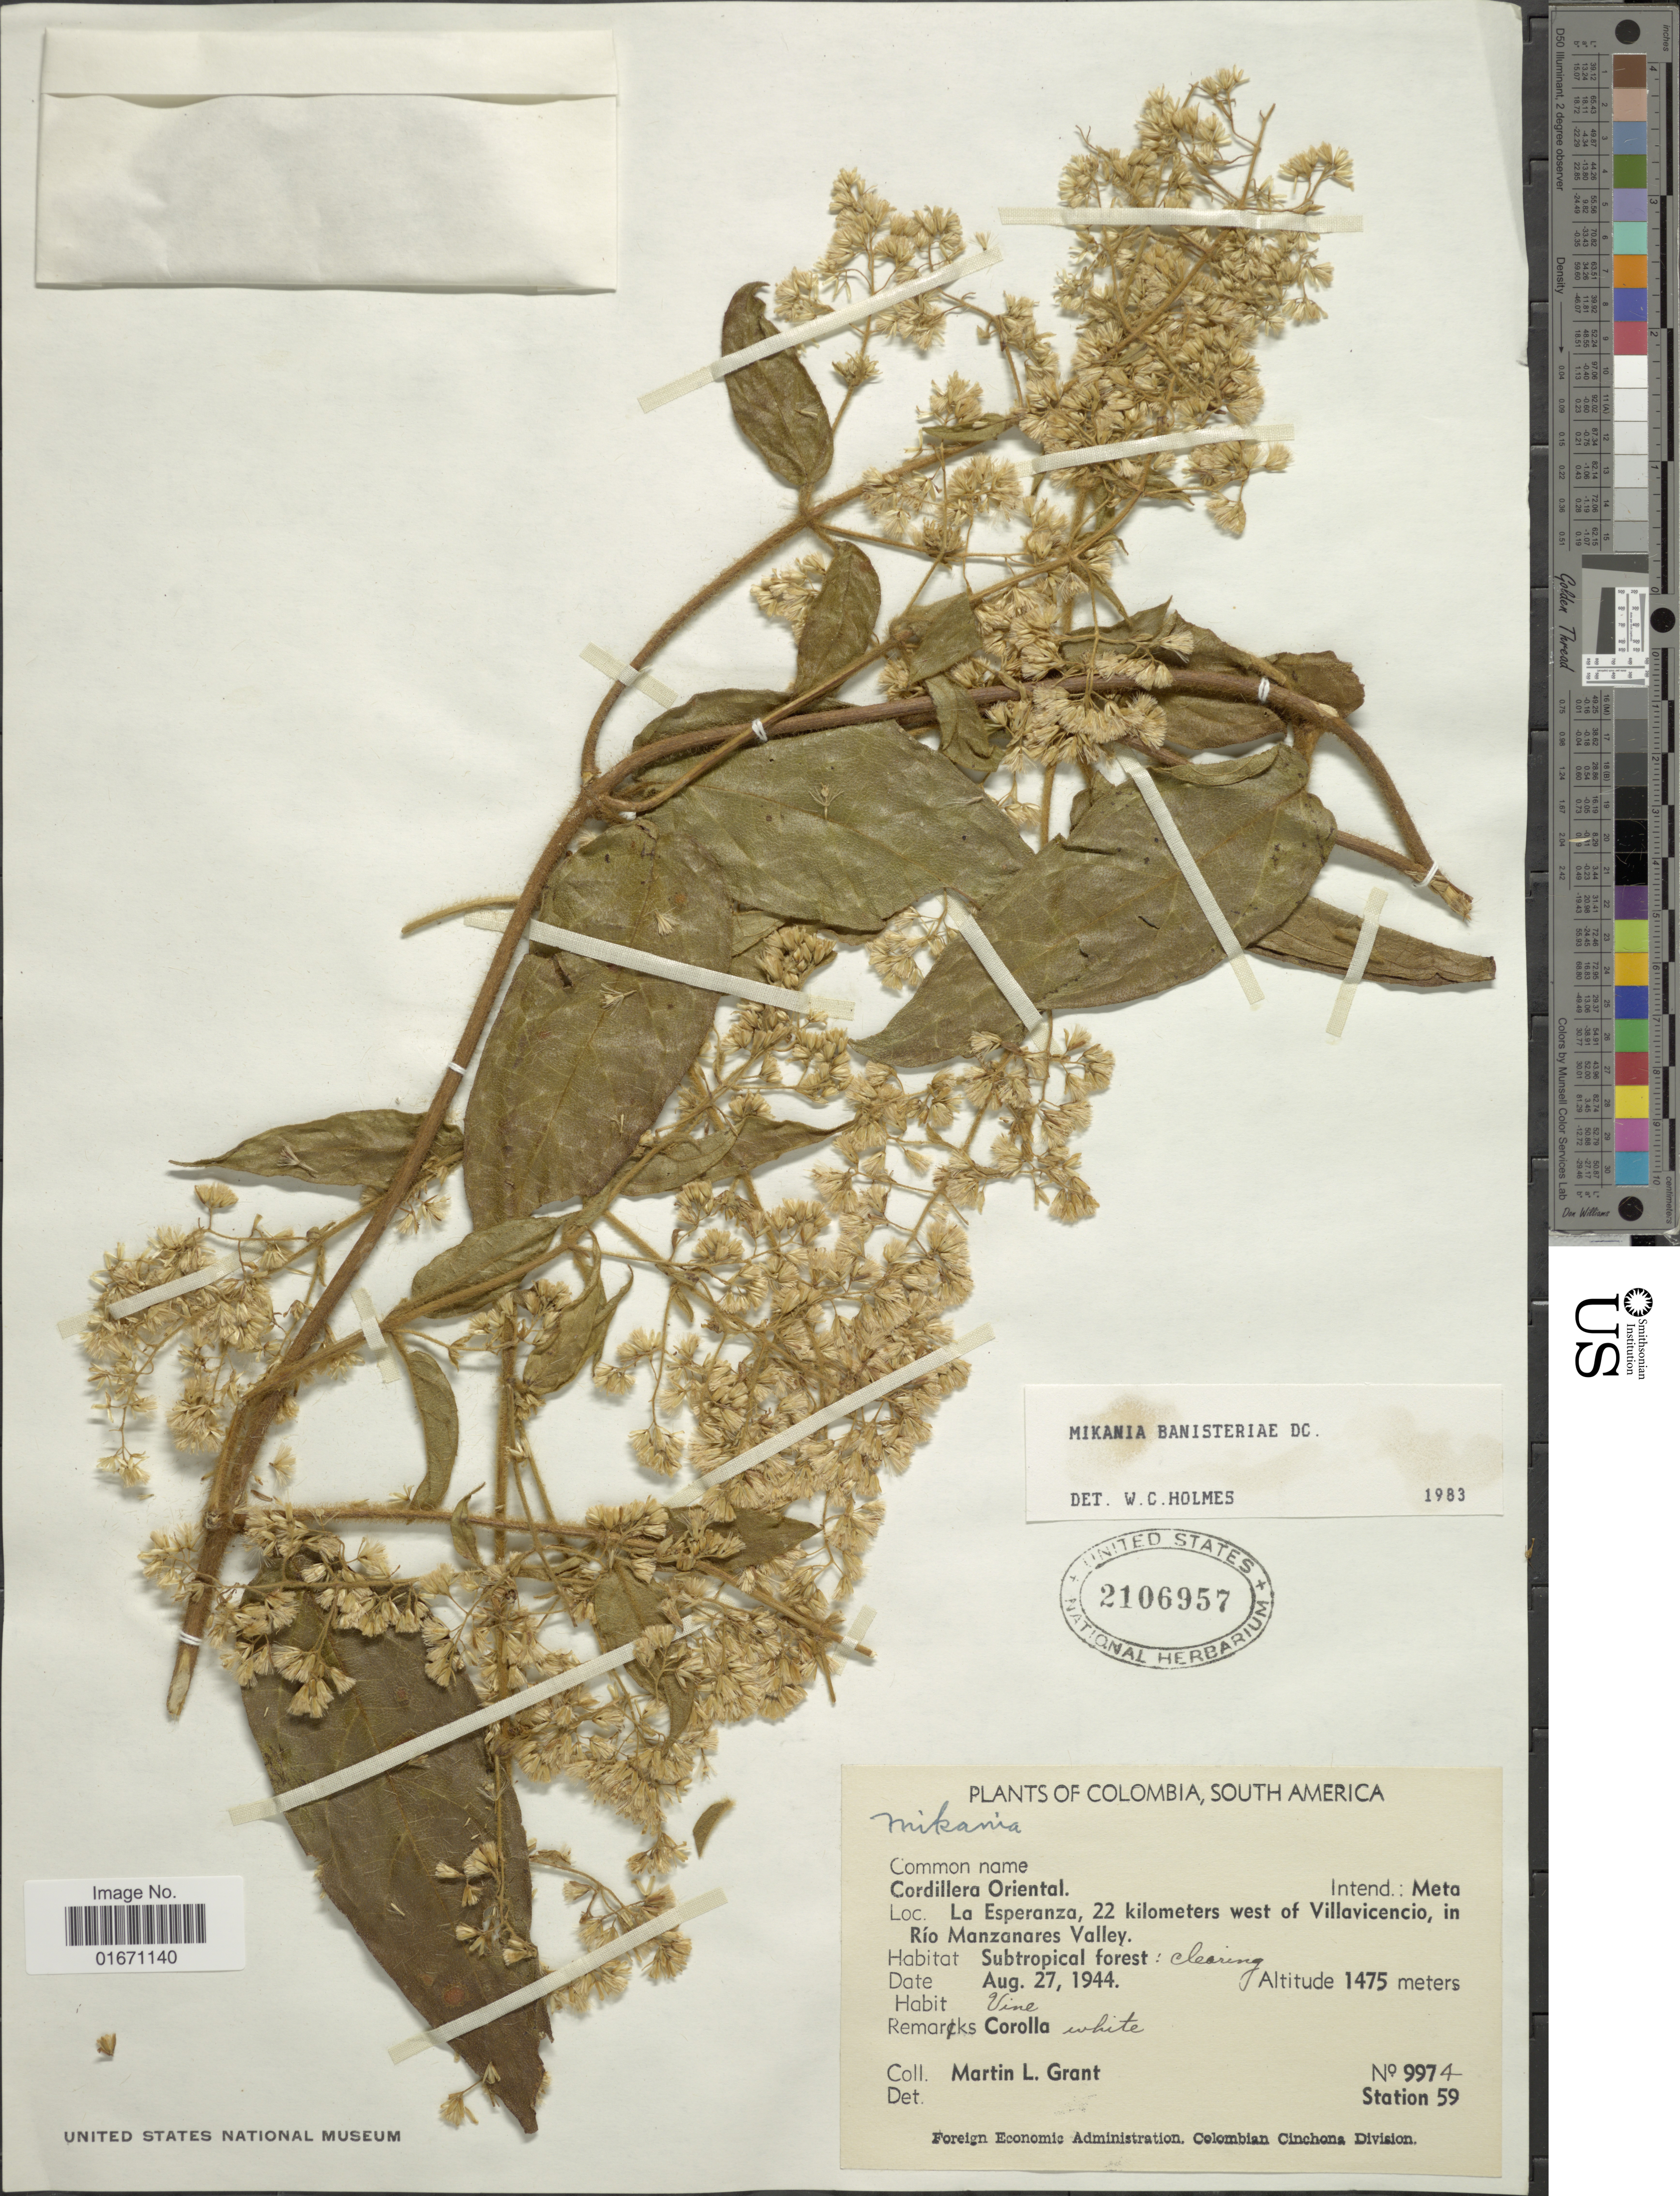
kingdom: Plantae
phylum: Tracheophyta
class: Magnoliopsida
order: Asterales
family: Asteraceae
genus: Mikania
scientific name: Mikania banisteriae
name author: DC.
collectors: M. L. Grant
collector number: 9974/59*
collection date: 1944-08-27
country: Colombia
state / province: Meta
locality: Cordillera Oriental, La Esperanza, 22 kilometers west of Villavicencio, in Rio Manzanares Valley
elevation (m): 1475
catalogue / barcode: US 2106957